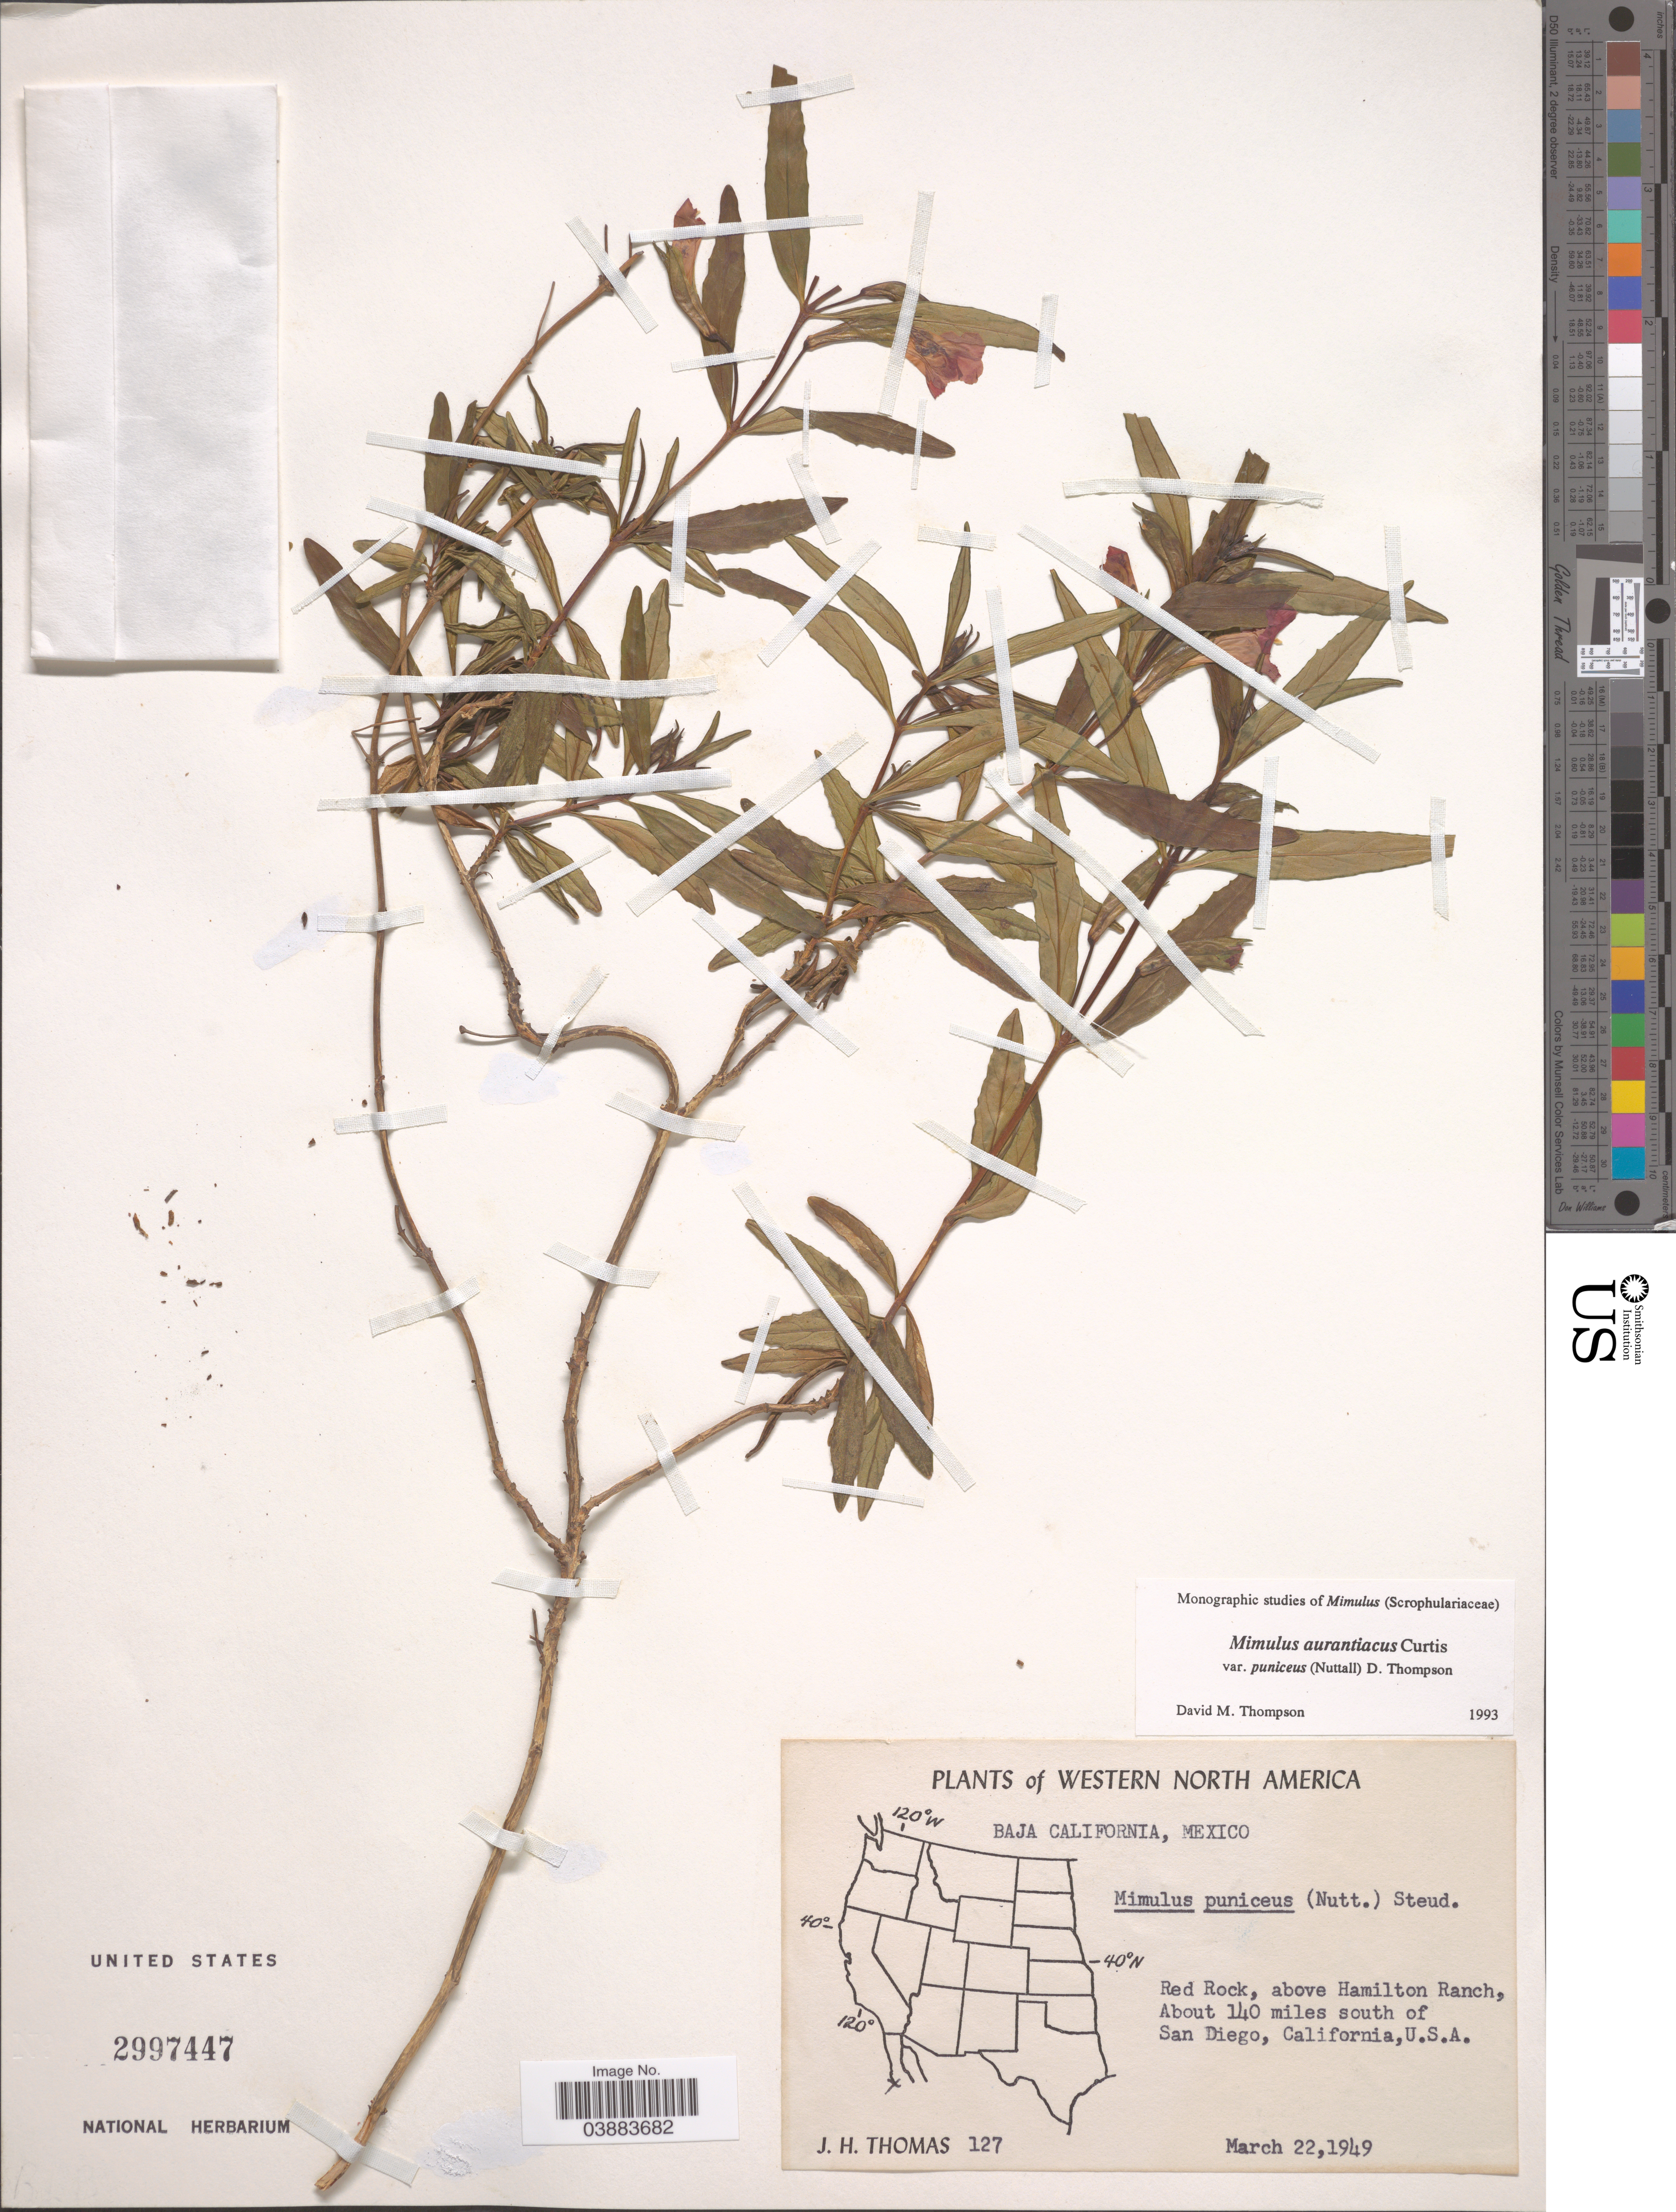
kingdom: Plantae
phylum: Tracheophyta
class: Magnoliopsida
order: Lamiales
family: Phrymaceae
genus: Diplacus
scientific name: Diplacus aurantiacus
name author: (Curtis) Jeps.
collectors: J. H. Thomas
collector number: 127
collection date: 1949-03-22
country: United States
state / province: California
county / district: San Diego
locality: Western North America. Red Rock, above Hamilton Ranch, About 140 miles south of San Diego.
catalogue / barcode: US 2997447